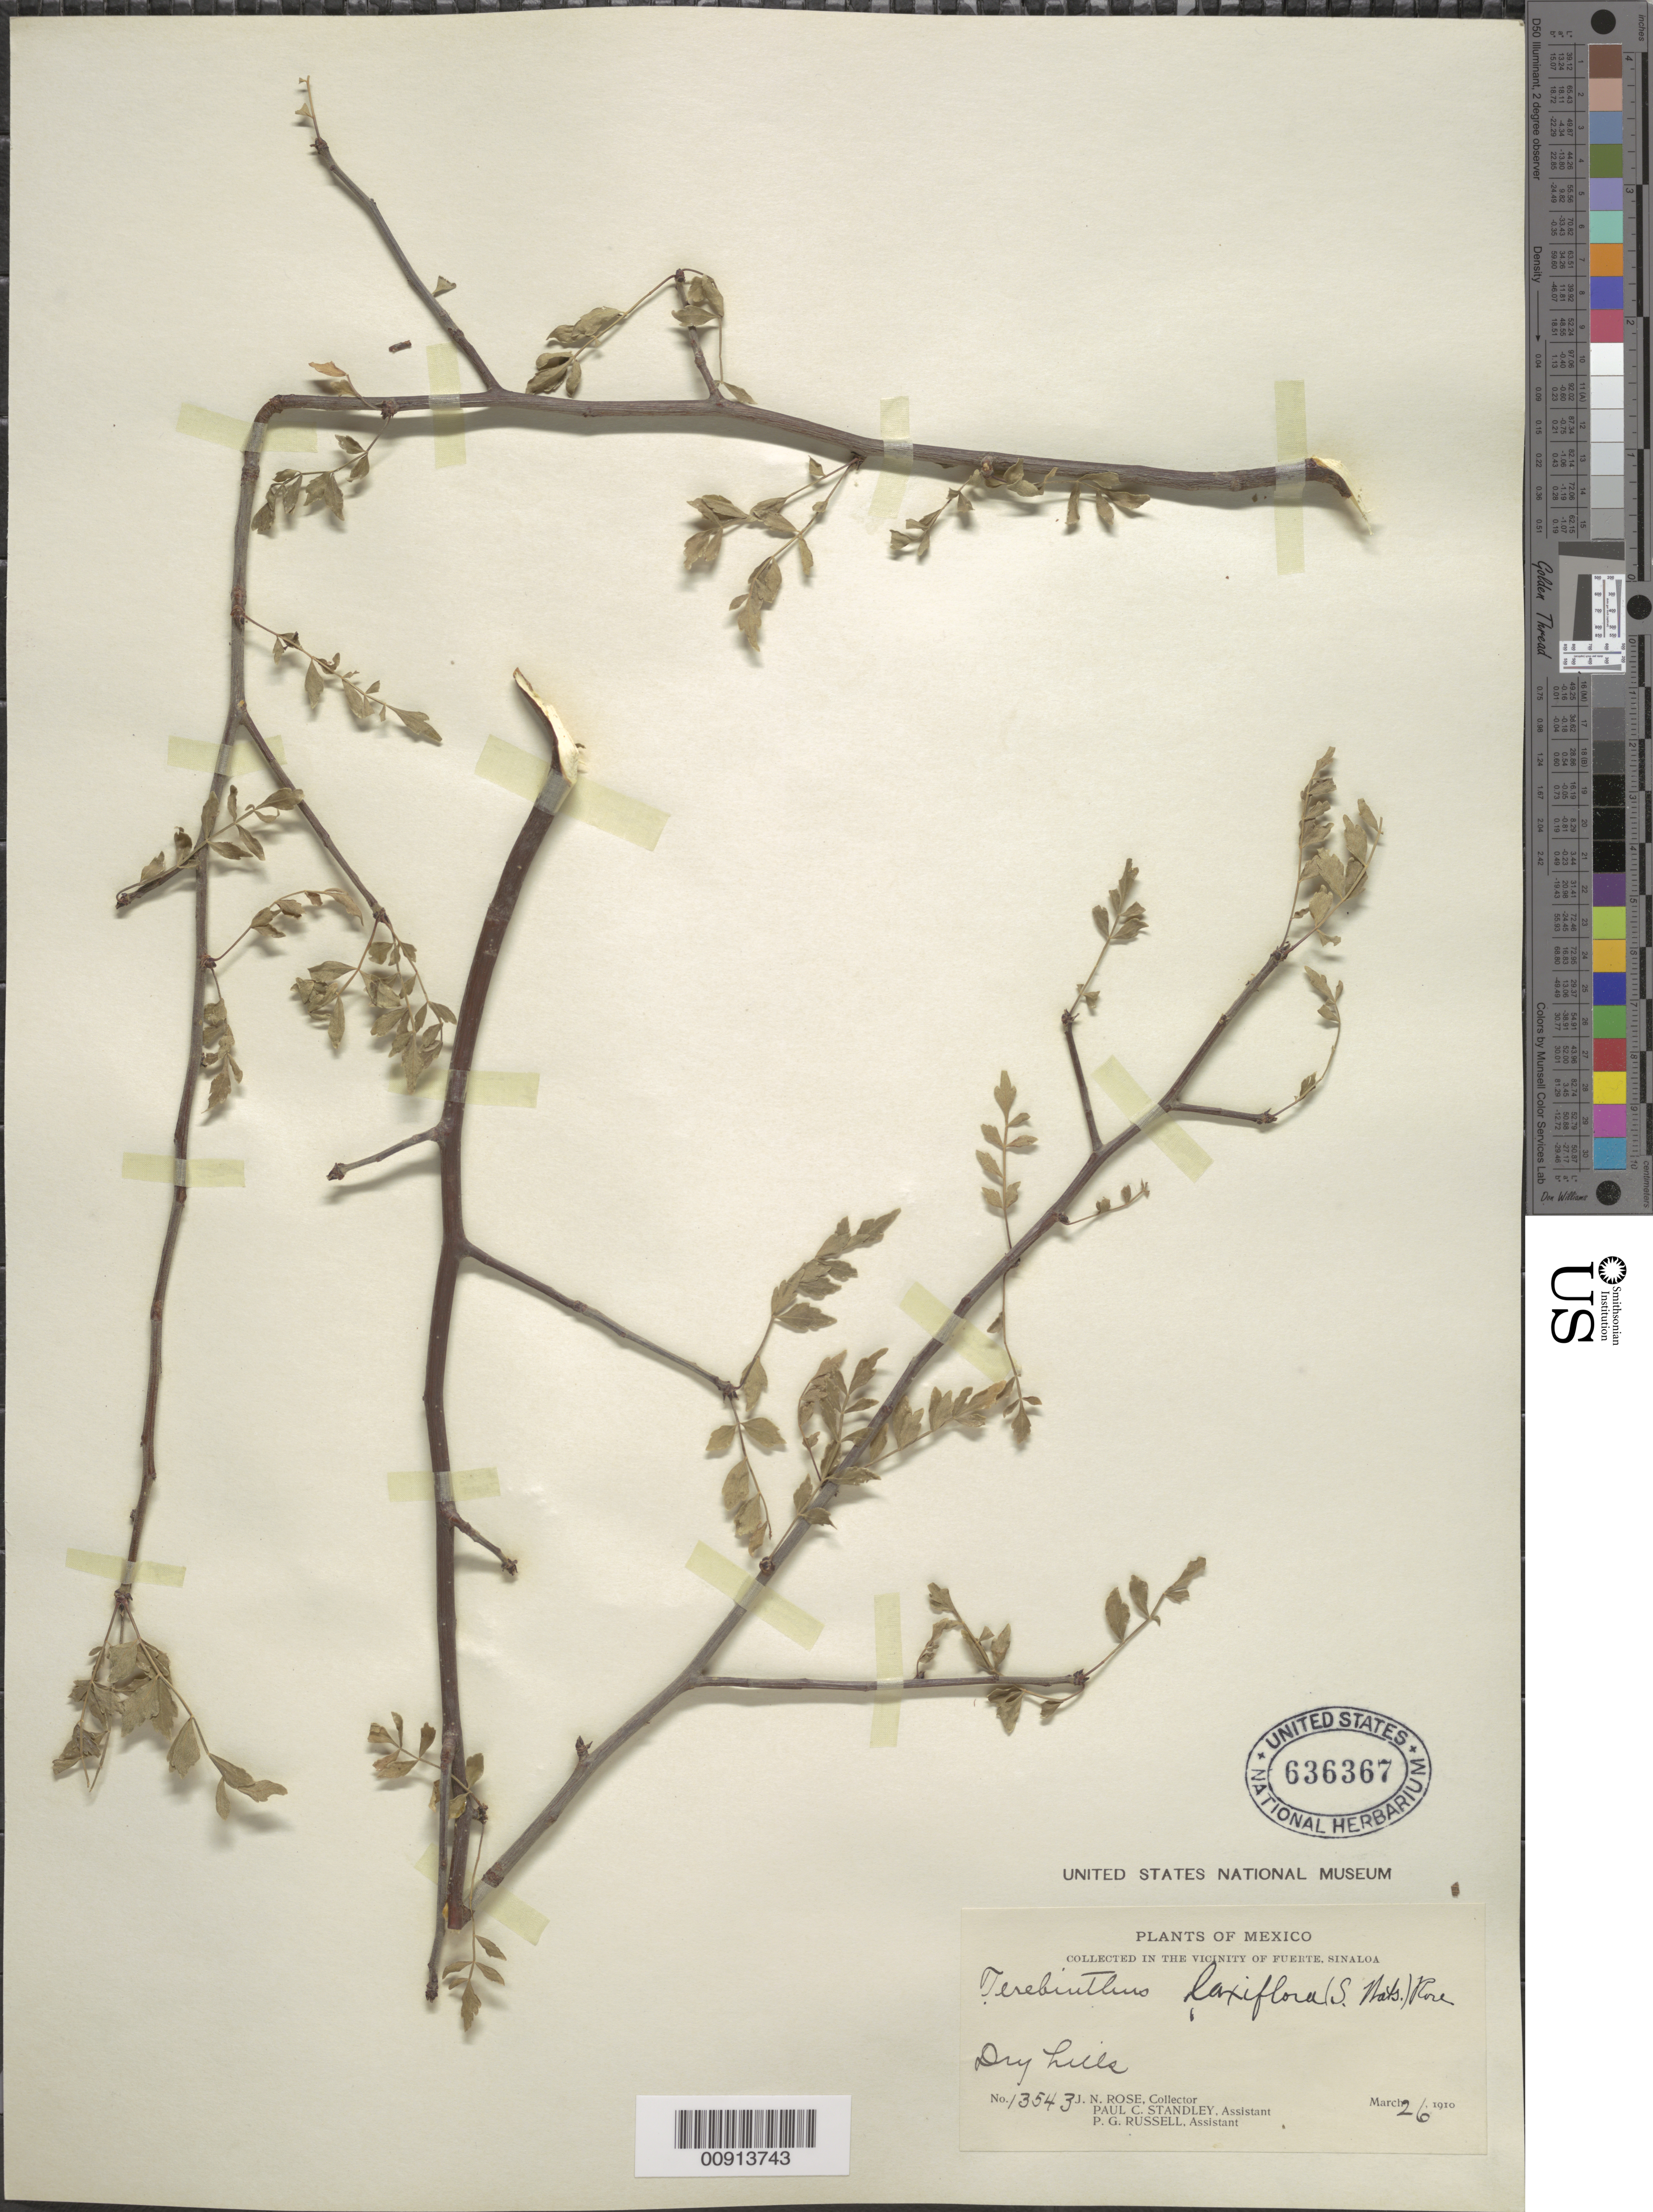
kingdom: Plantae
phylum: Tracheophyta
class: Magnoliopsida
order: Sapindales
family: Burseraceae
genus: Bursera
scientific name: Bursera laxiflora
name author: S. Watson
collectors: J. N. Rose, P. C. Standley & P. G. Russell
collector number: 13543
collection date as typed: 26 Mar 1910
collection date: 1910-03-26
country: Mexico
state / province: Sinaloa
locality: Vicinity of Fuerte, Sinaloa.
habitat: Dry hills.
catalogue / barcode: US 636367